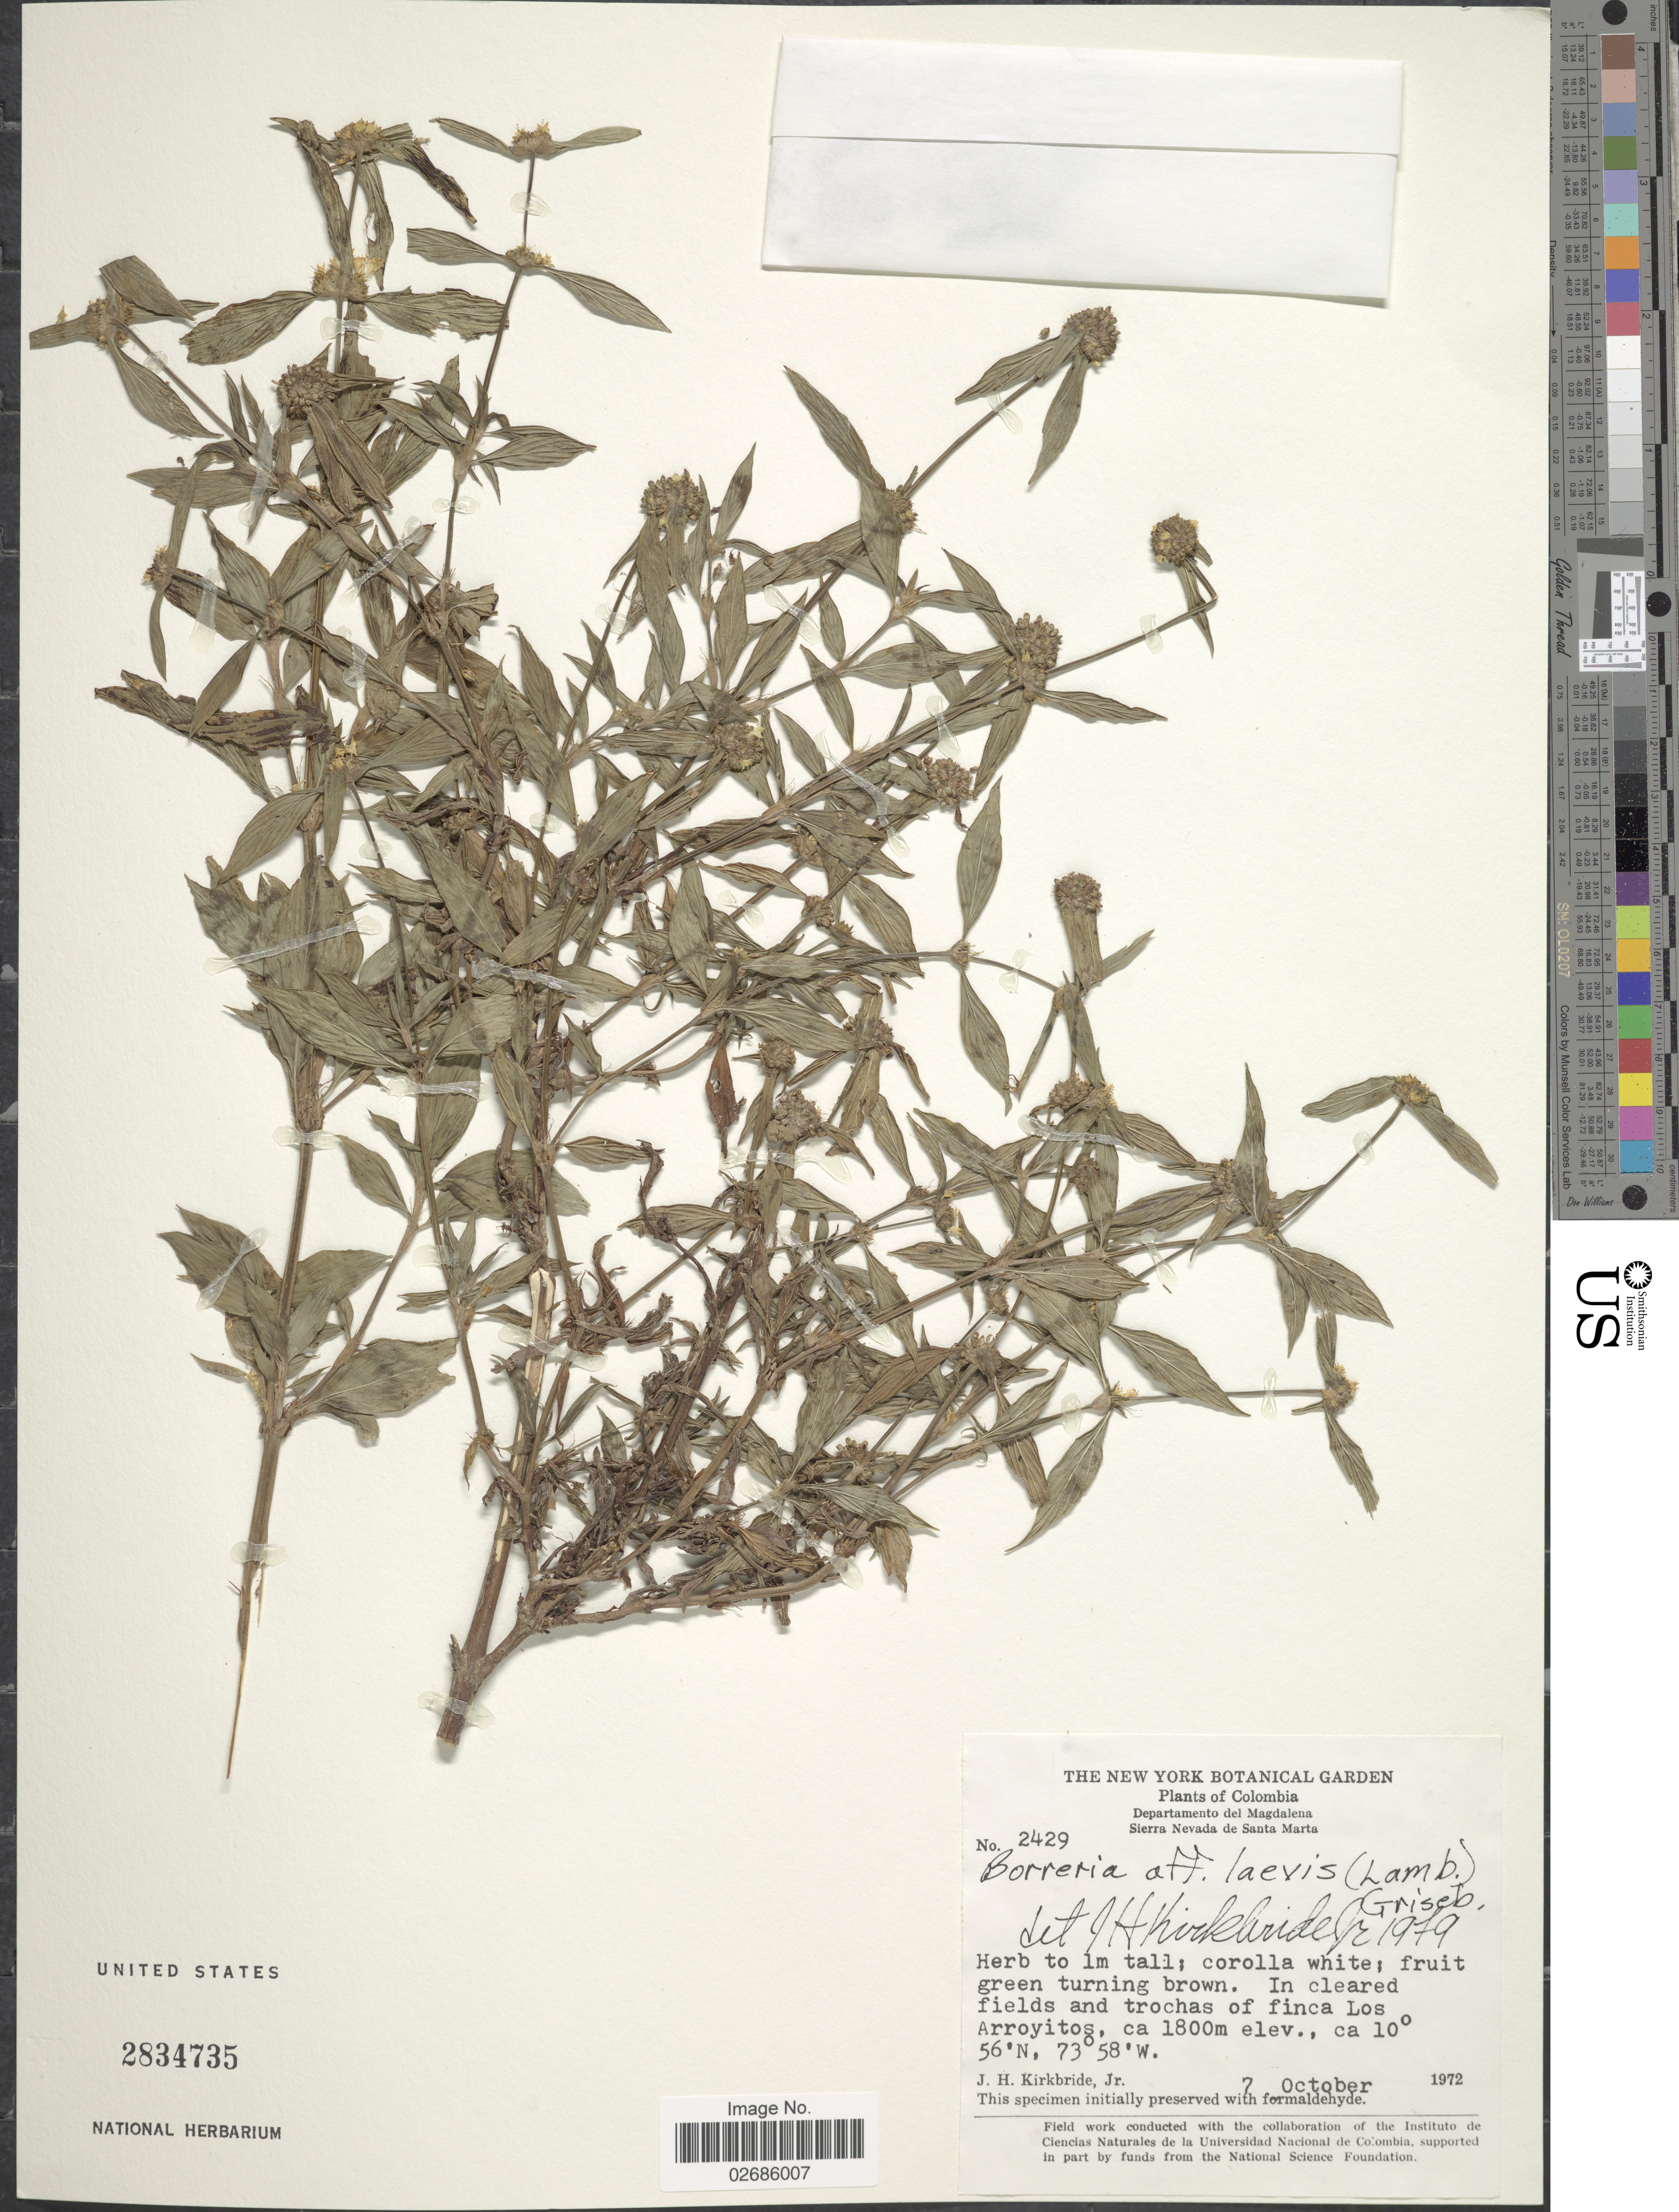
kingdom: Plantae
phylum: Tracheophyta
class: Magnoliopsida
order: Gentianales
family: Rubiaceae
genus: Borreria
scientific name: Borreria assurgens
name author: (Ruiz & Pav.) Griseb.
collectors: J. H. Kirkbride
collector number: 2429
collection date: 1972-10-07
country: Colombia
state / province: Magdalena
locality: Departamento del Magdalena. Sierra Nevada de Santa Marta. In cleared fields and trochas of finca Los Arroyitos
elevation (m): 1800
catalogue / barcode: US 2834735